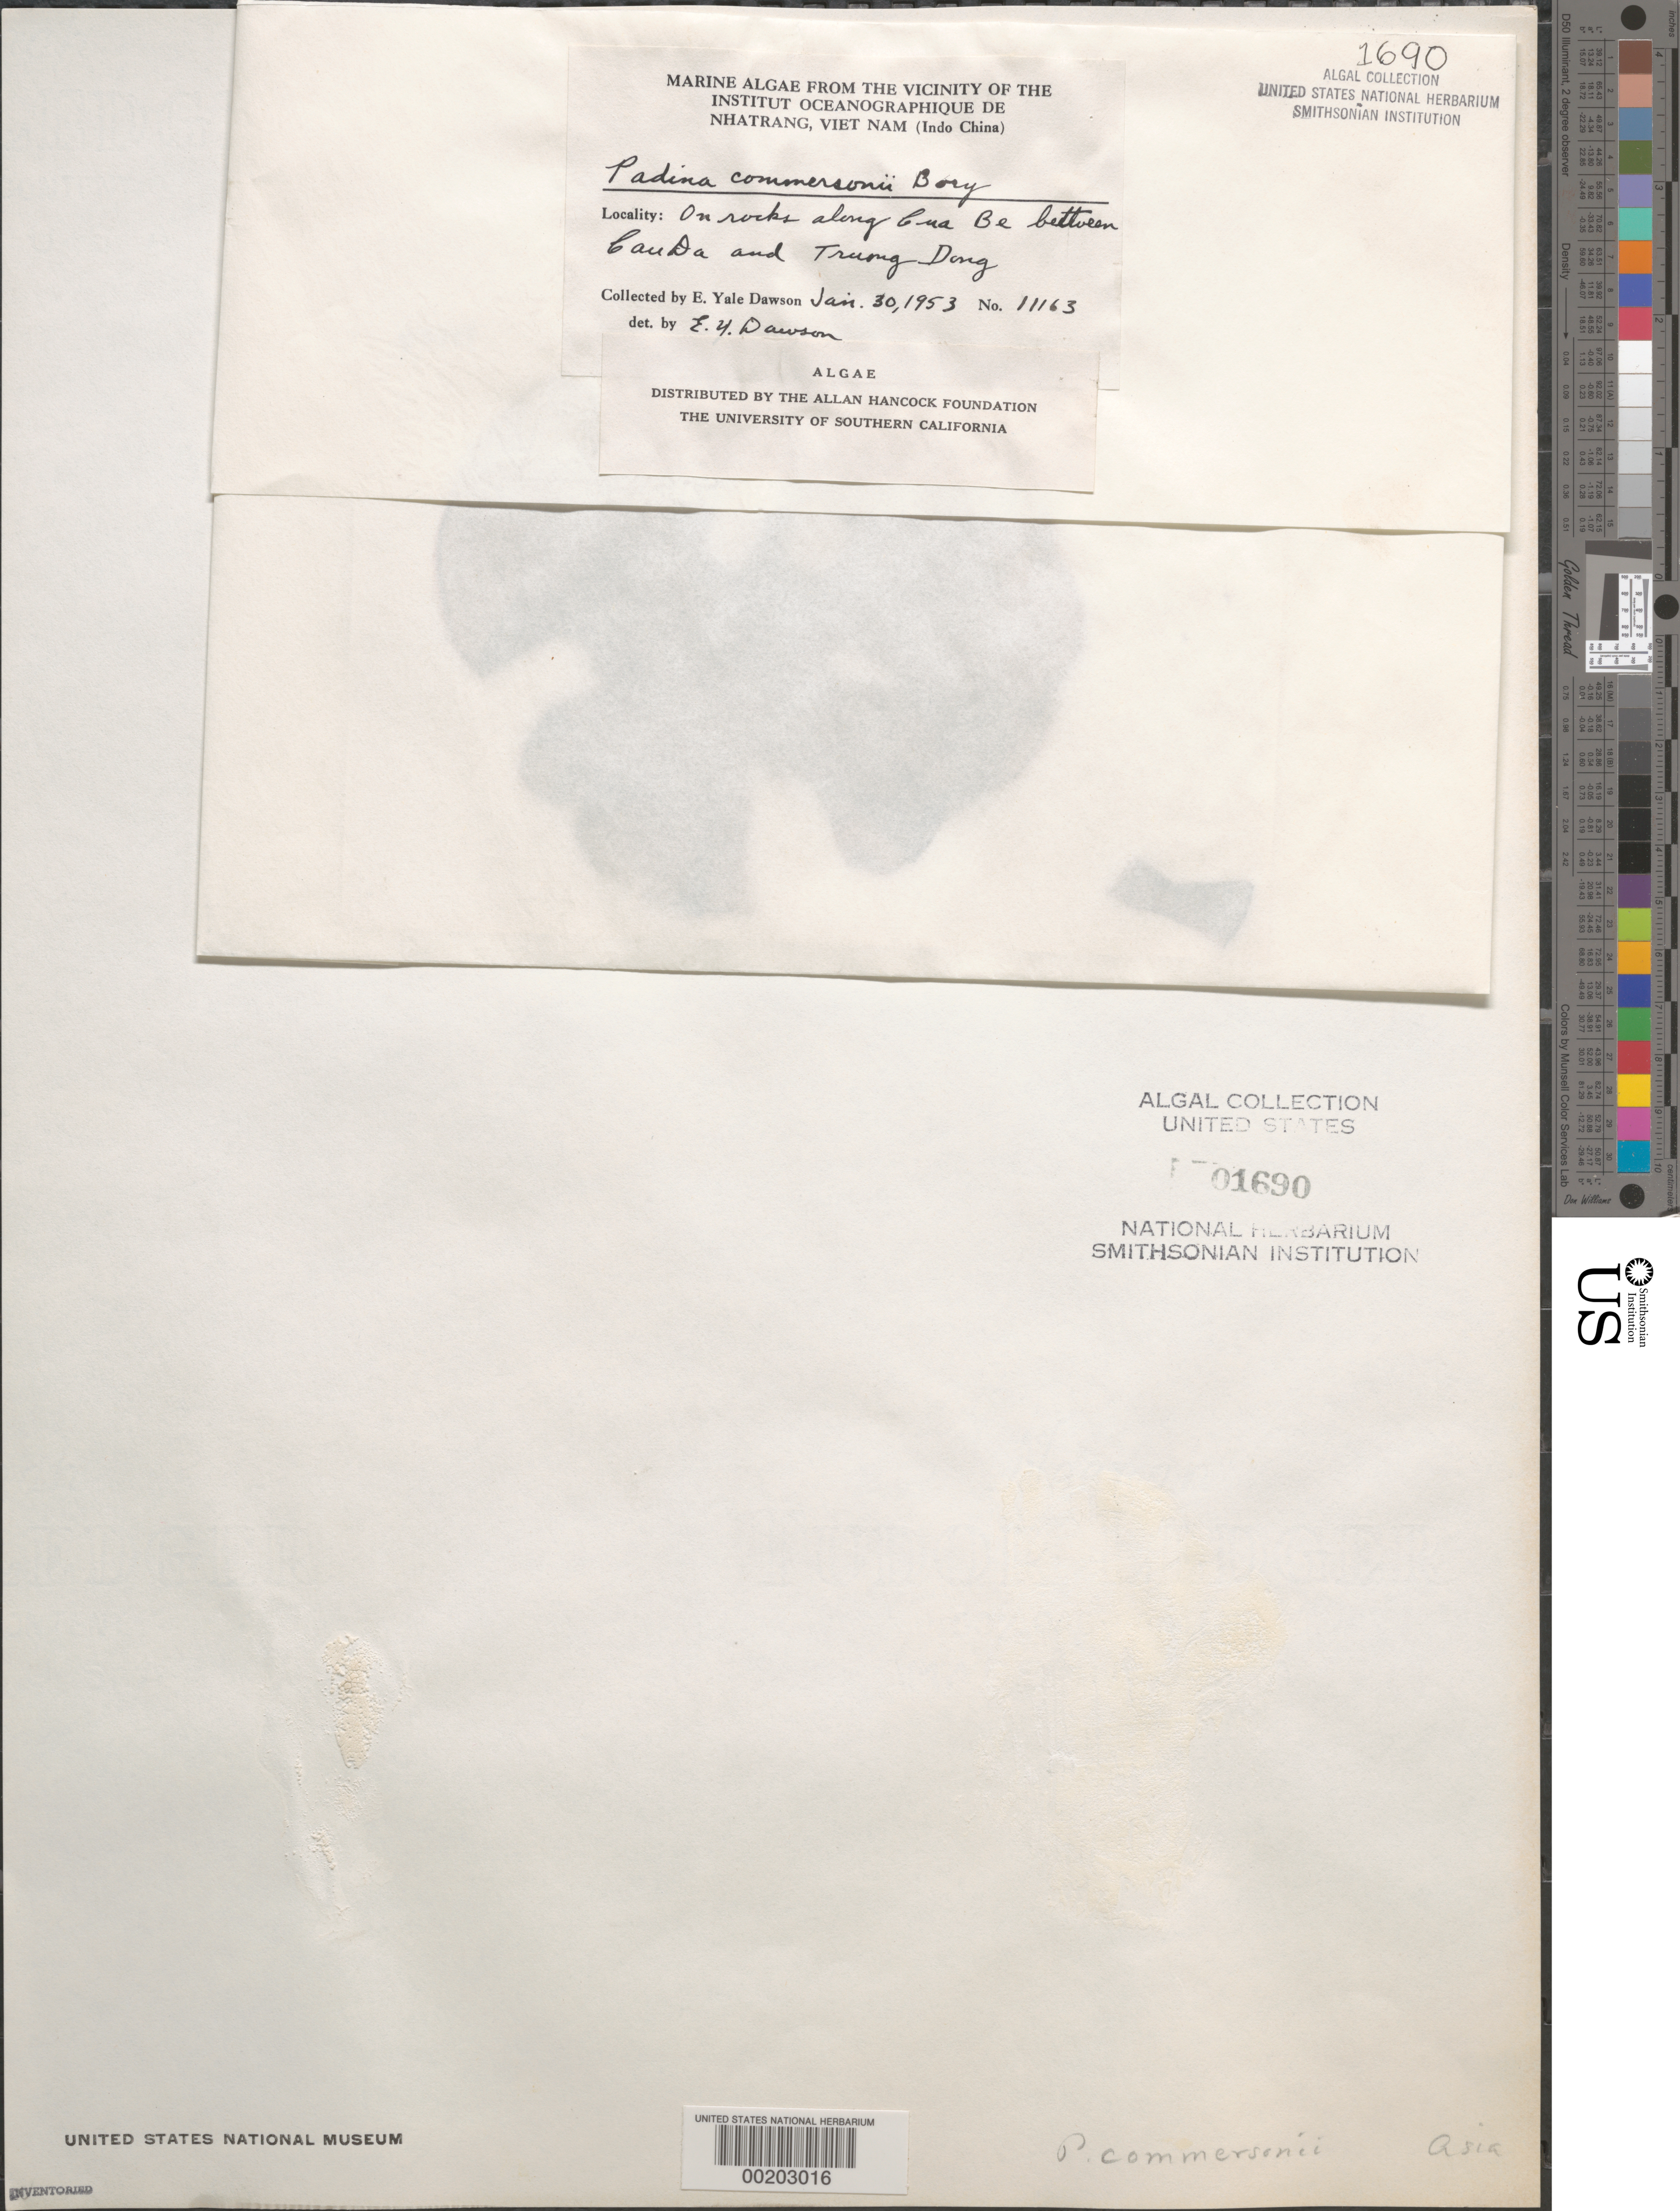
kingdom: Chromista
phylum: Ochrophyta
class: Phaeophyceae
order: Dictyotales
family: Dictyotaceae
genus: Padina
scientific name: Padina boryana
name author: Thivy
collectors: E. Y. Dawson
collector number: EYD 11163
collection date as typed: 30 Jan 1953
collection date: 1953-01-30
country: Vietnam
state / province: Phu Khanh Province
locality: Cua Be between Cau Da and Truong Dong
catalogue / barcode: US 1690